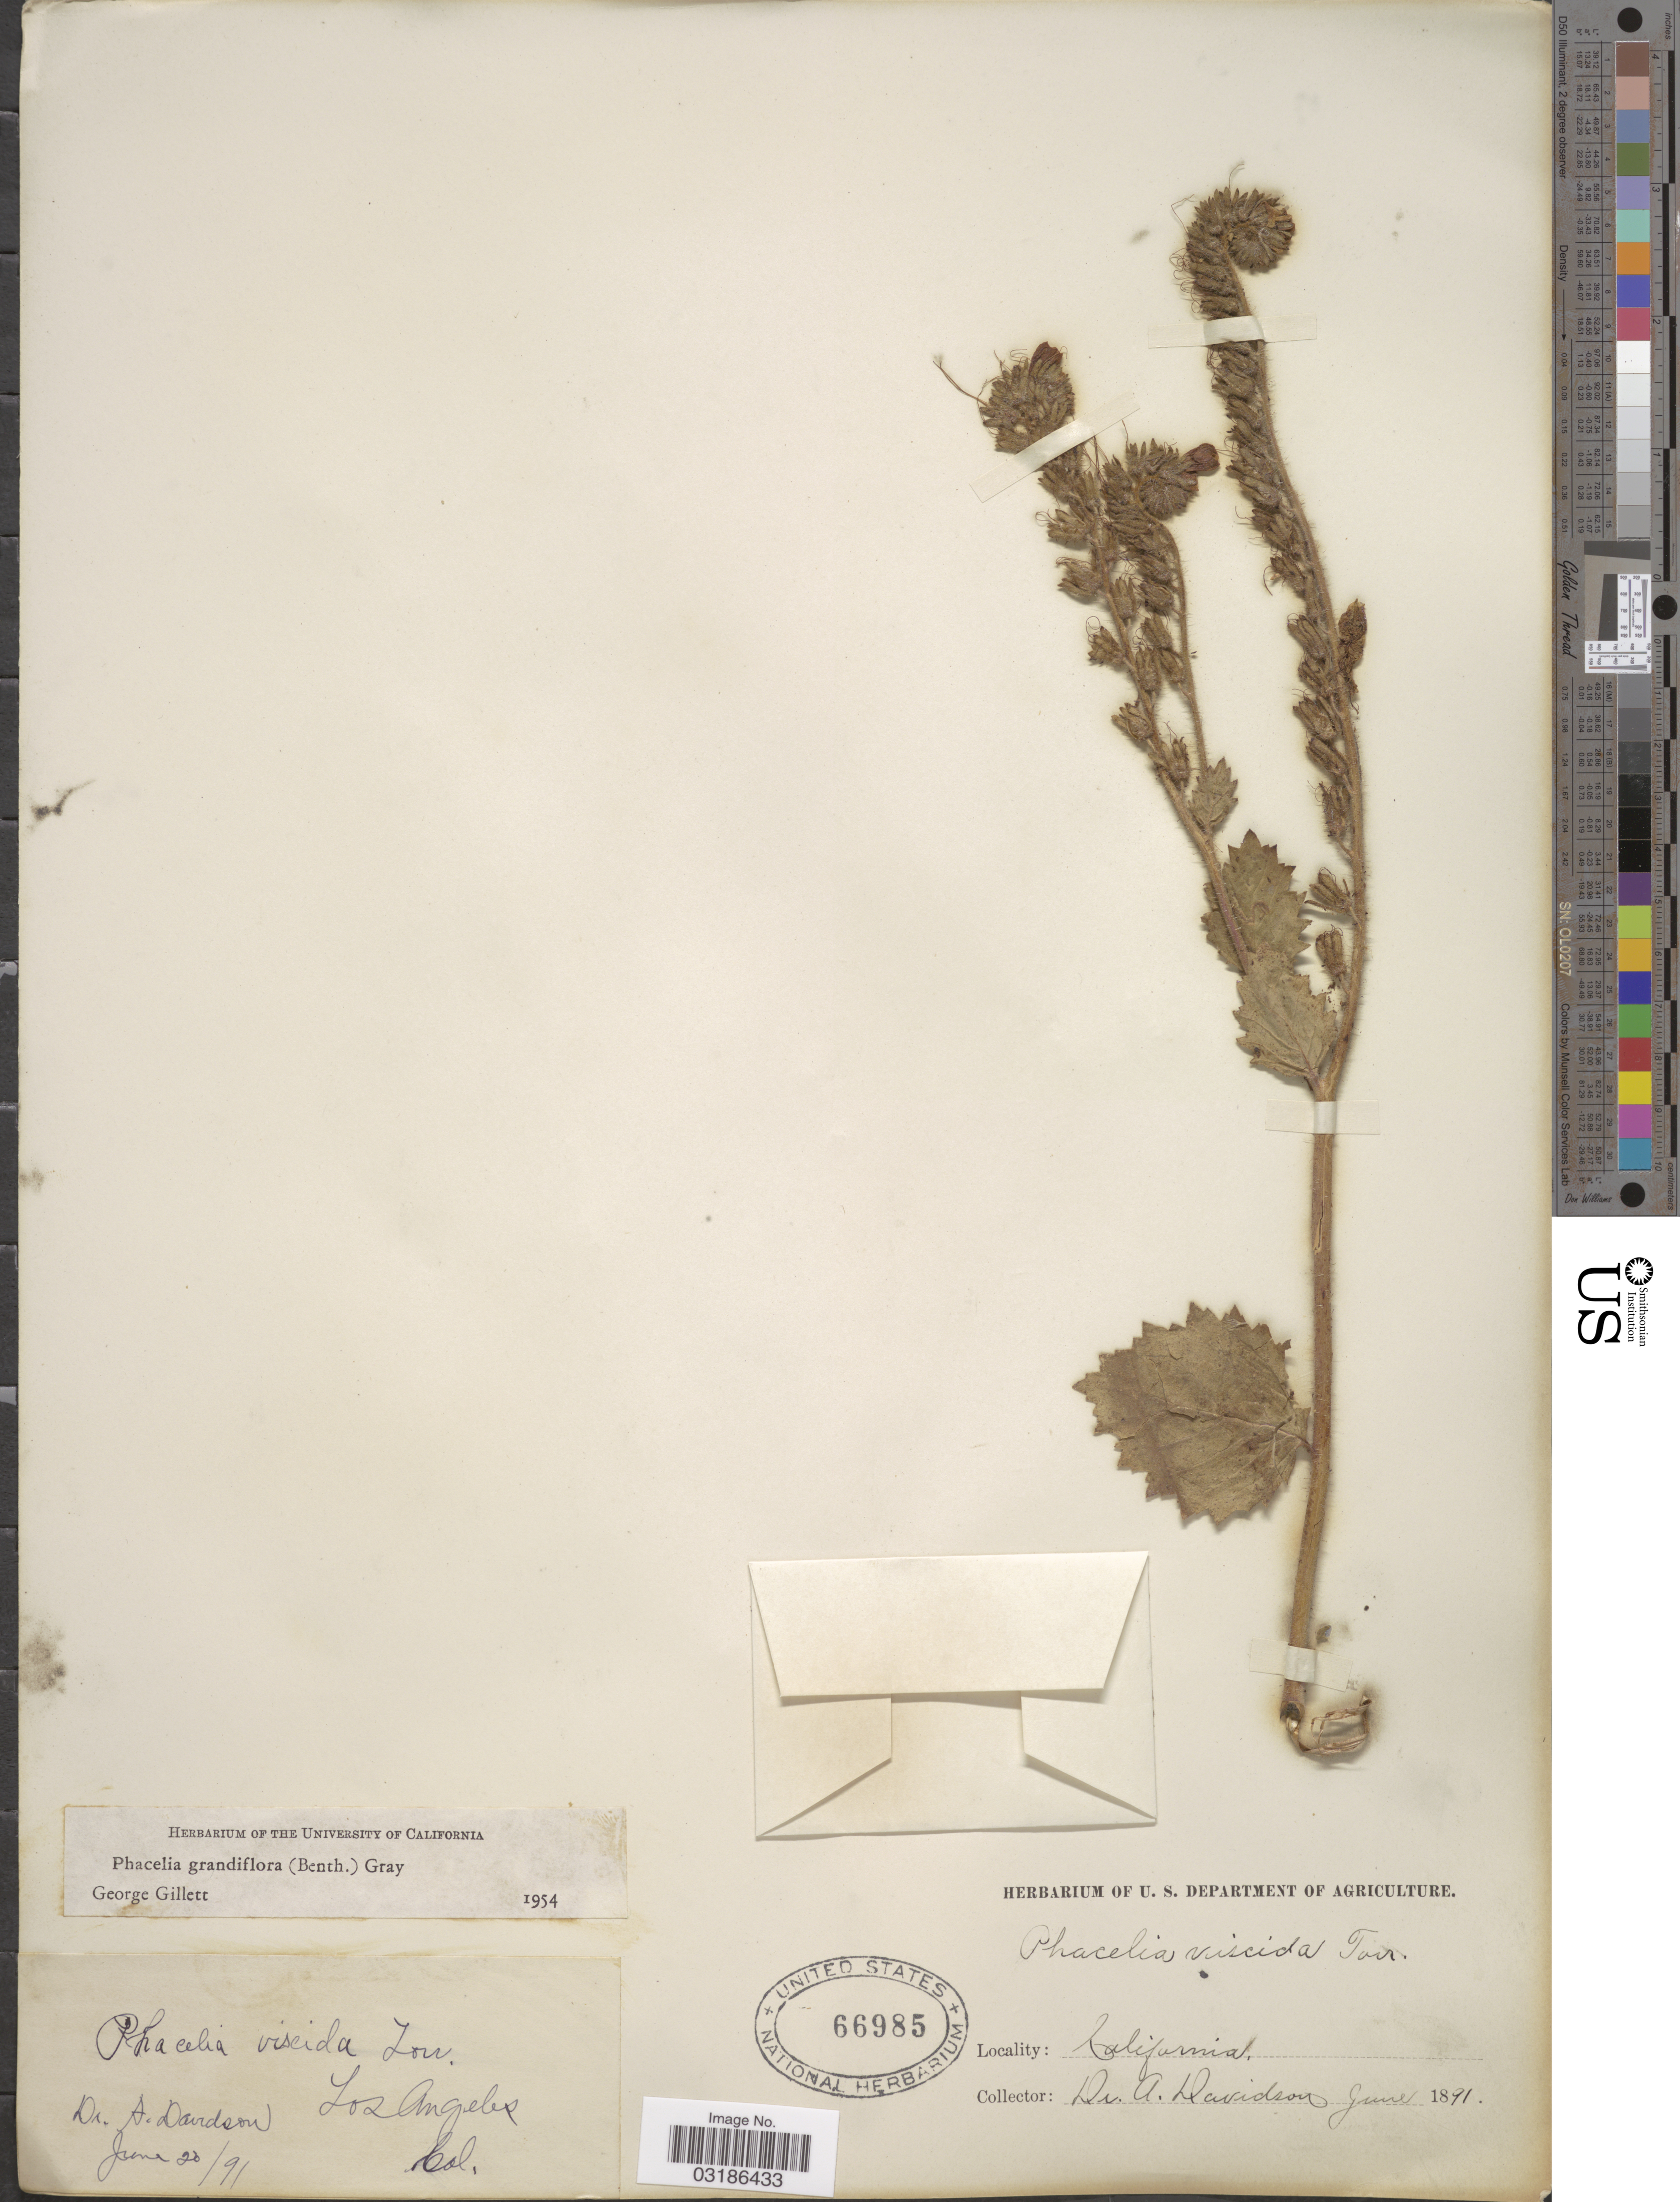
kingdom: Plantae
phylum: Tracheophyta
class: Magnoliopsida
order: Boraginales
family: Hydrophyllaceae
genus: Phacelia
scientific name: Phacelia grandiflora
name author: (Benth.) A. Gray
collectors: A. Davidson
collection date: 1891-06-20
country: United States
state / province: California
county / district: Los Angeles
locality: Los Angeles, Cal.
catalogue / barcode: US 66985